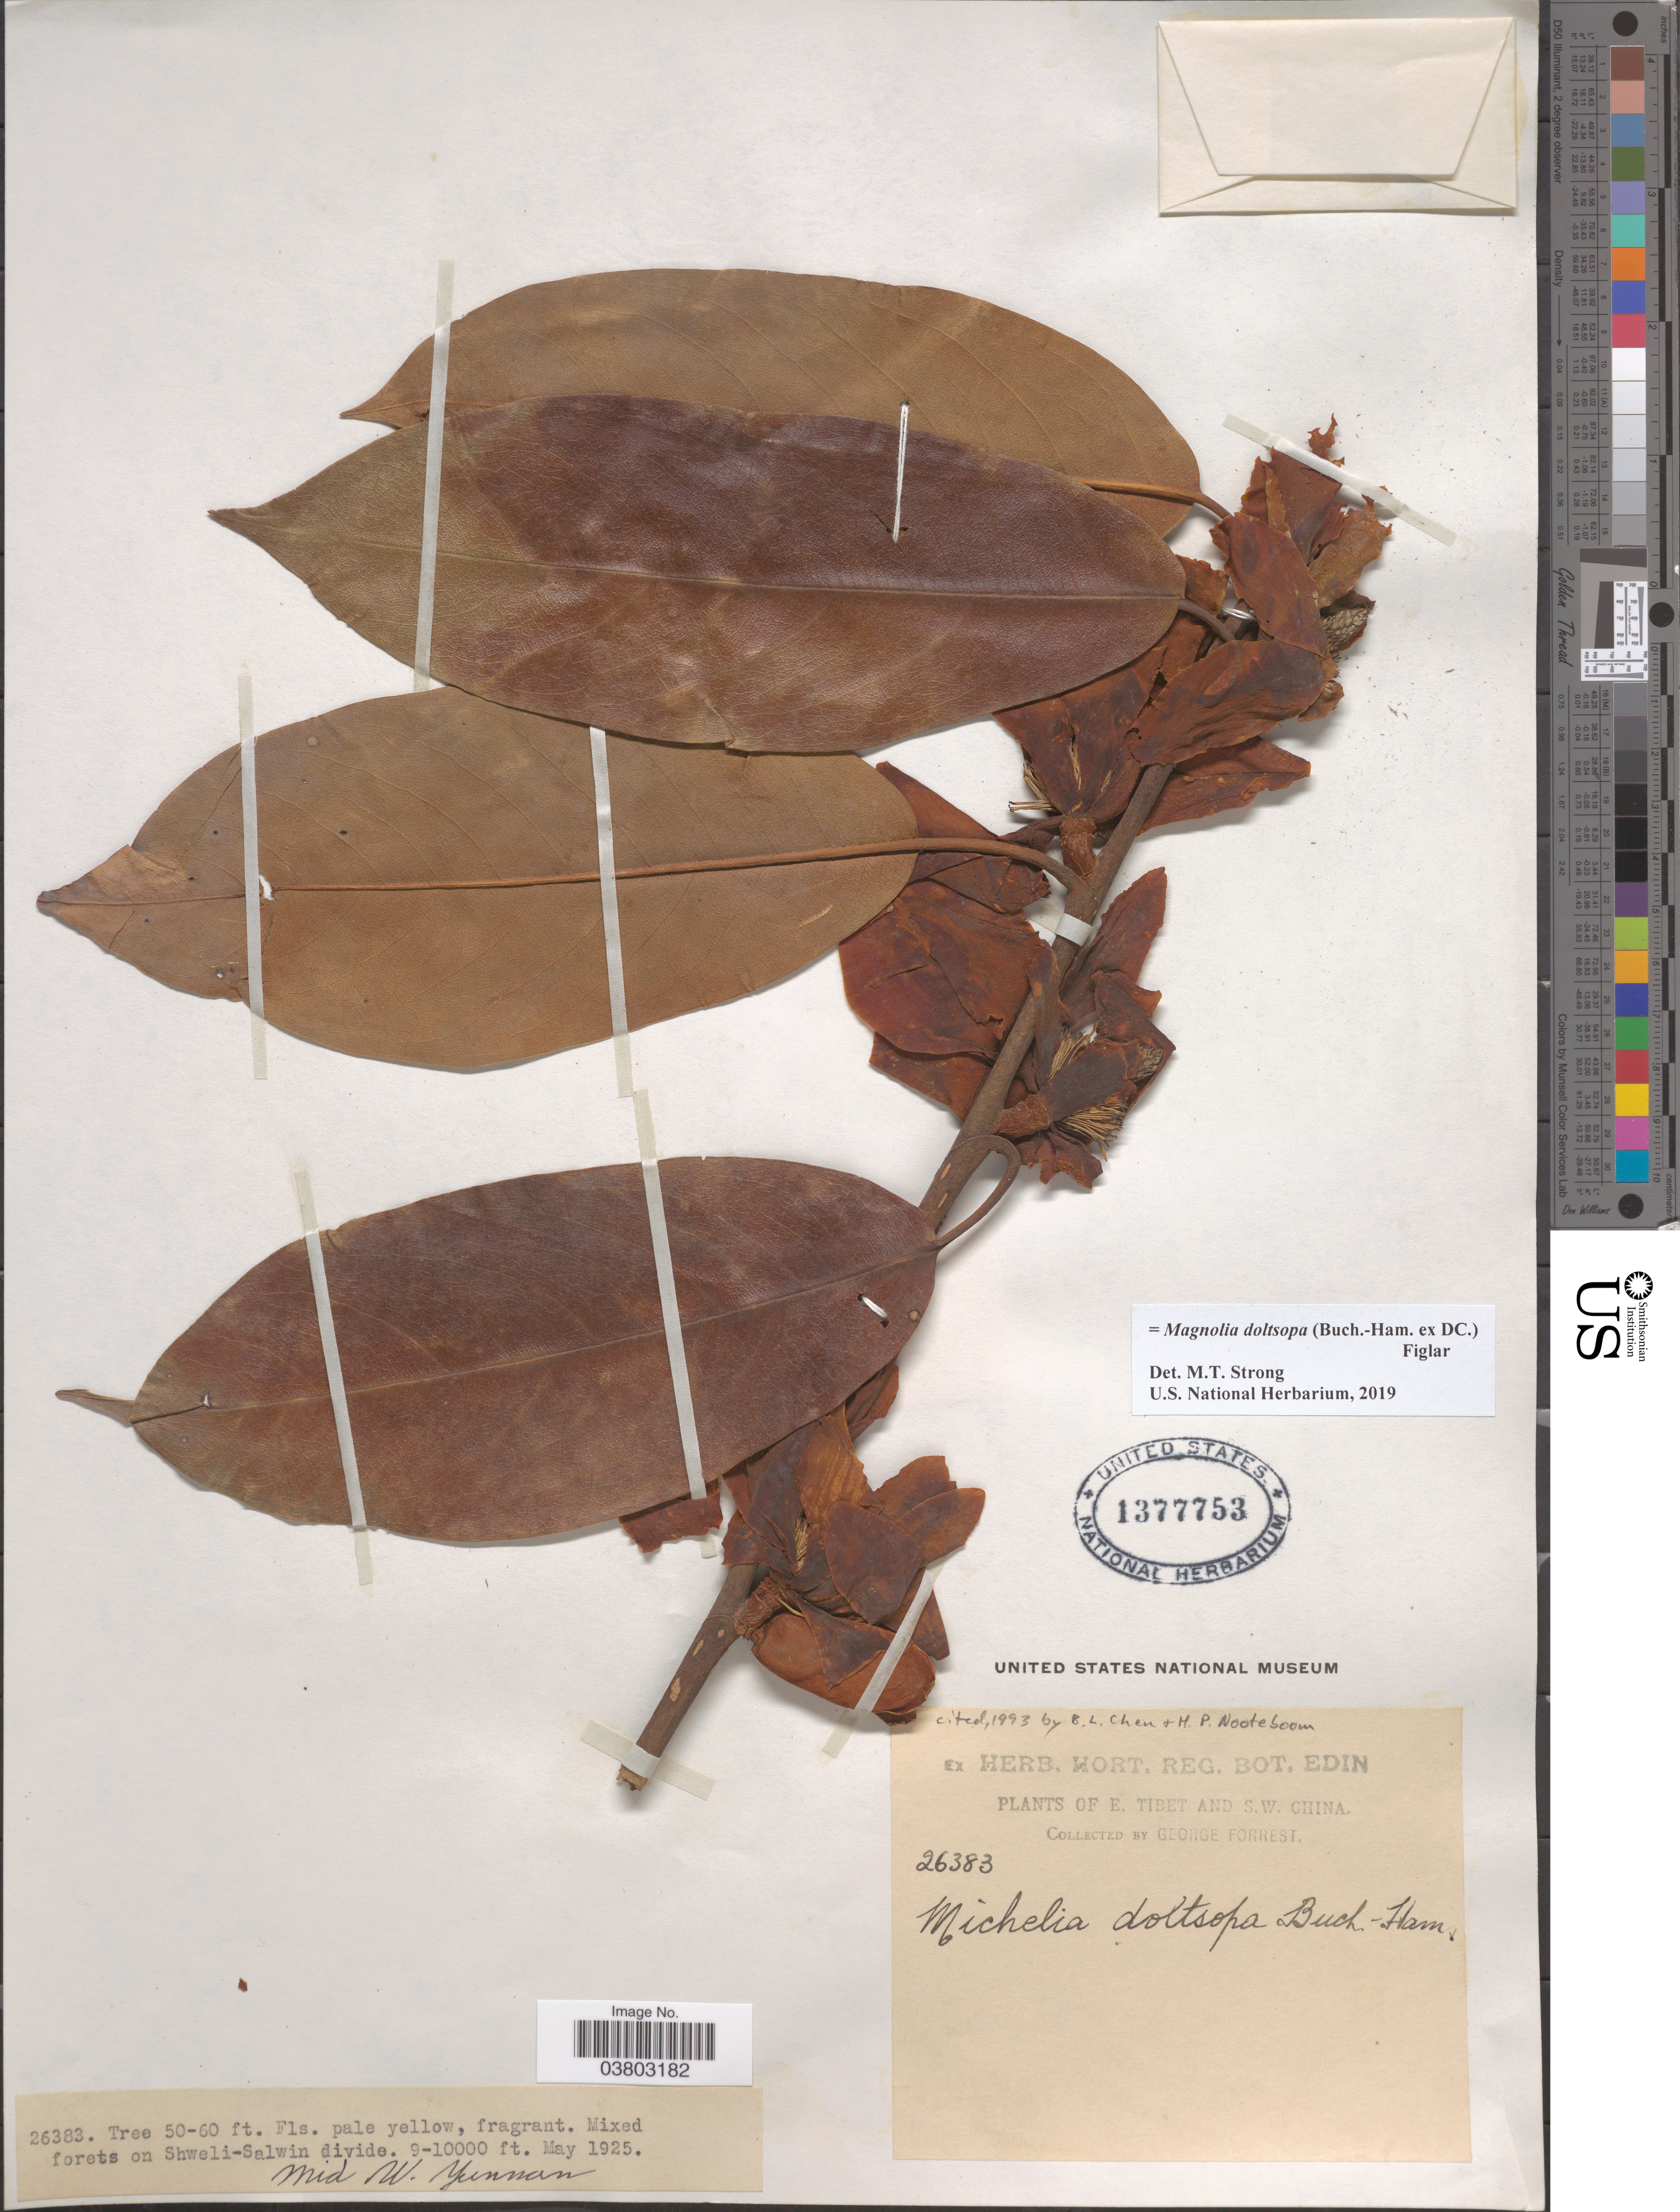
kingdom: Plantae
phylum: Tracheophyta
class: Magnoliopsida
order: Magnoliales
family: Magnoliaceae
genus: Magnolia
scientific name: Magnolia doltsopa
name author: (Buch.-Ham. ex DC.) Figlar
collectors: G. Forrest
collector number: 26383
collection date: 1925-05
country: China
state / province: Yunnan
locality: S.W. China. On Shweli-Salwin divide. Mid. W. Yunnan.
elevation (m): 2743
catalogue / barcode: US 1377753